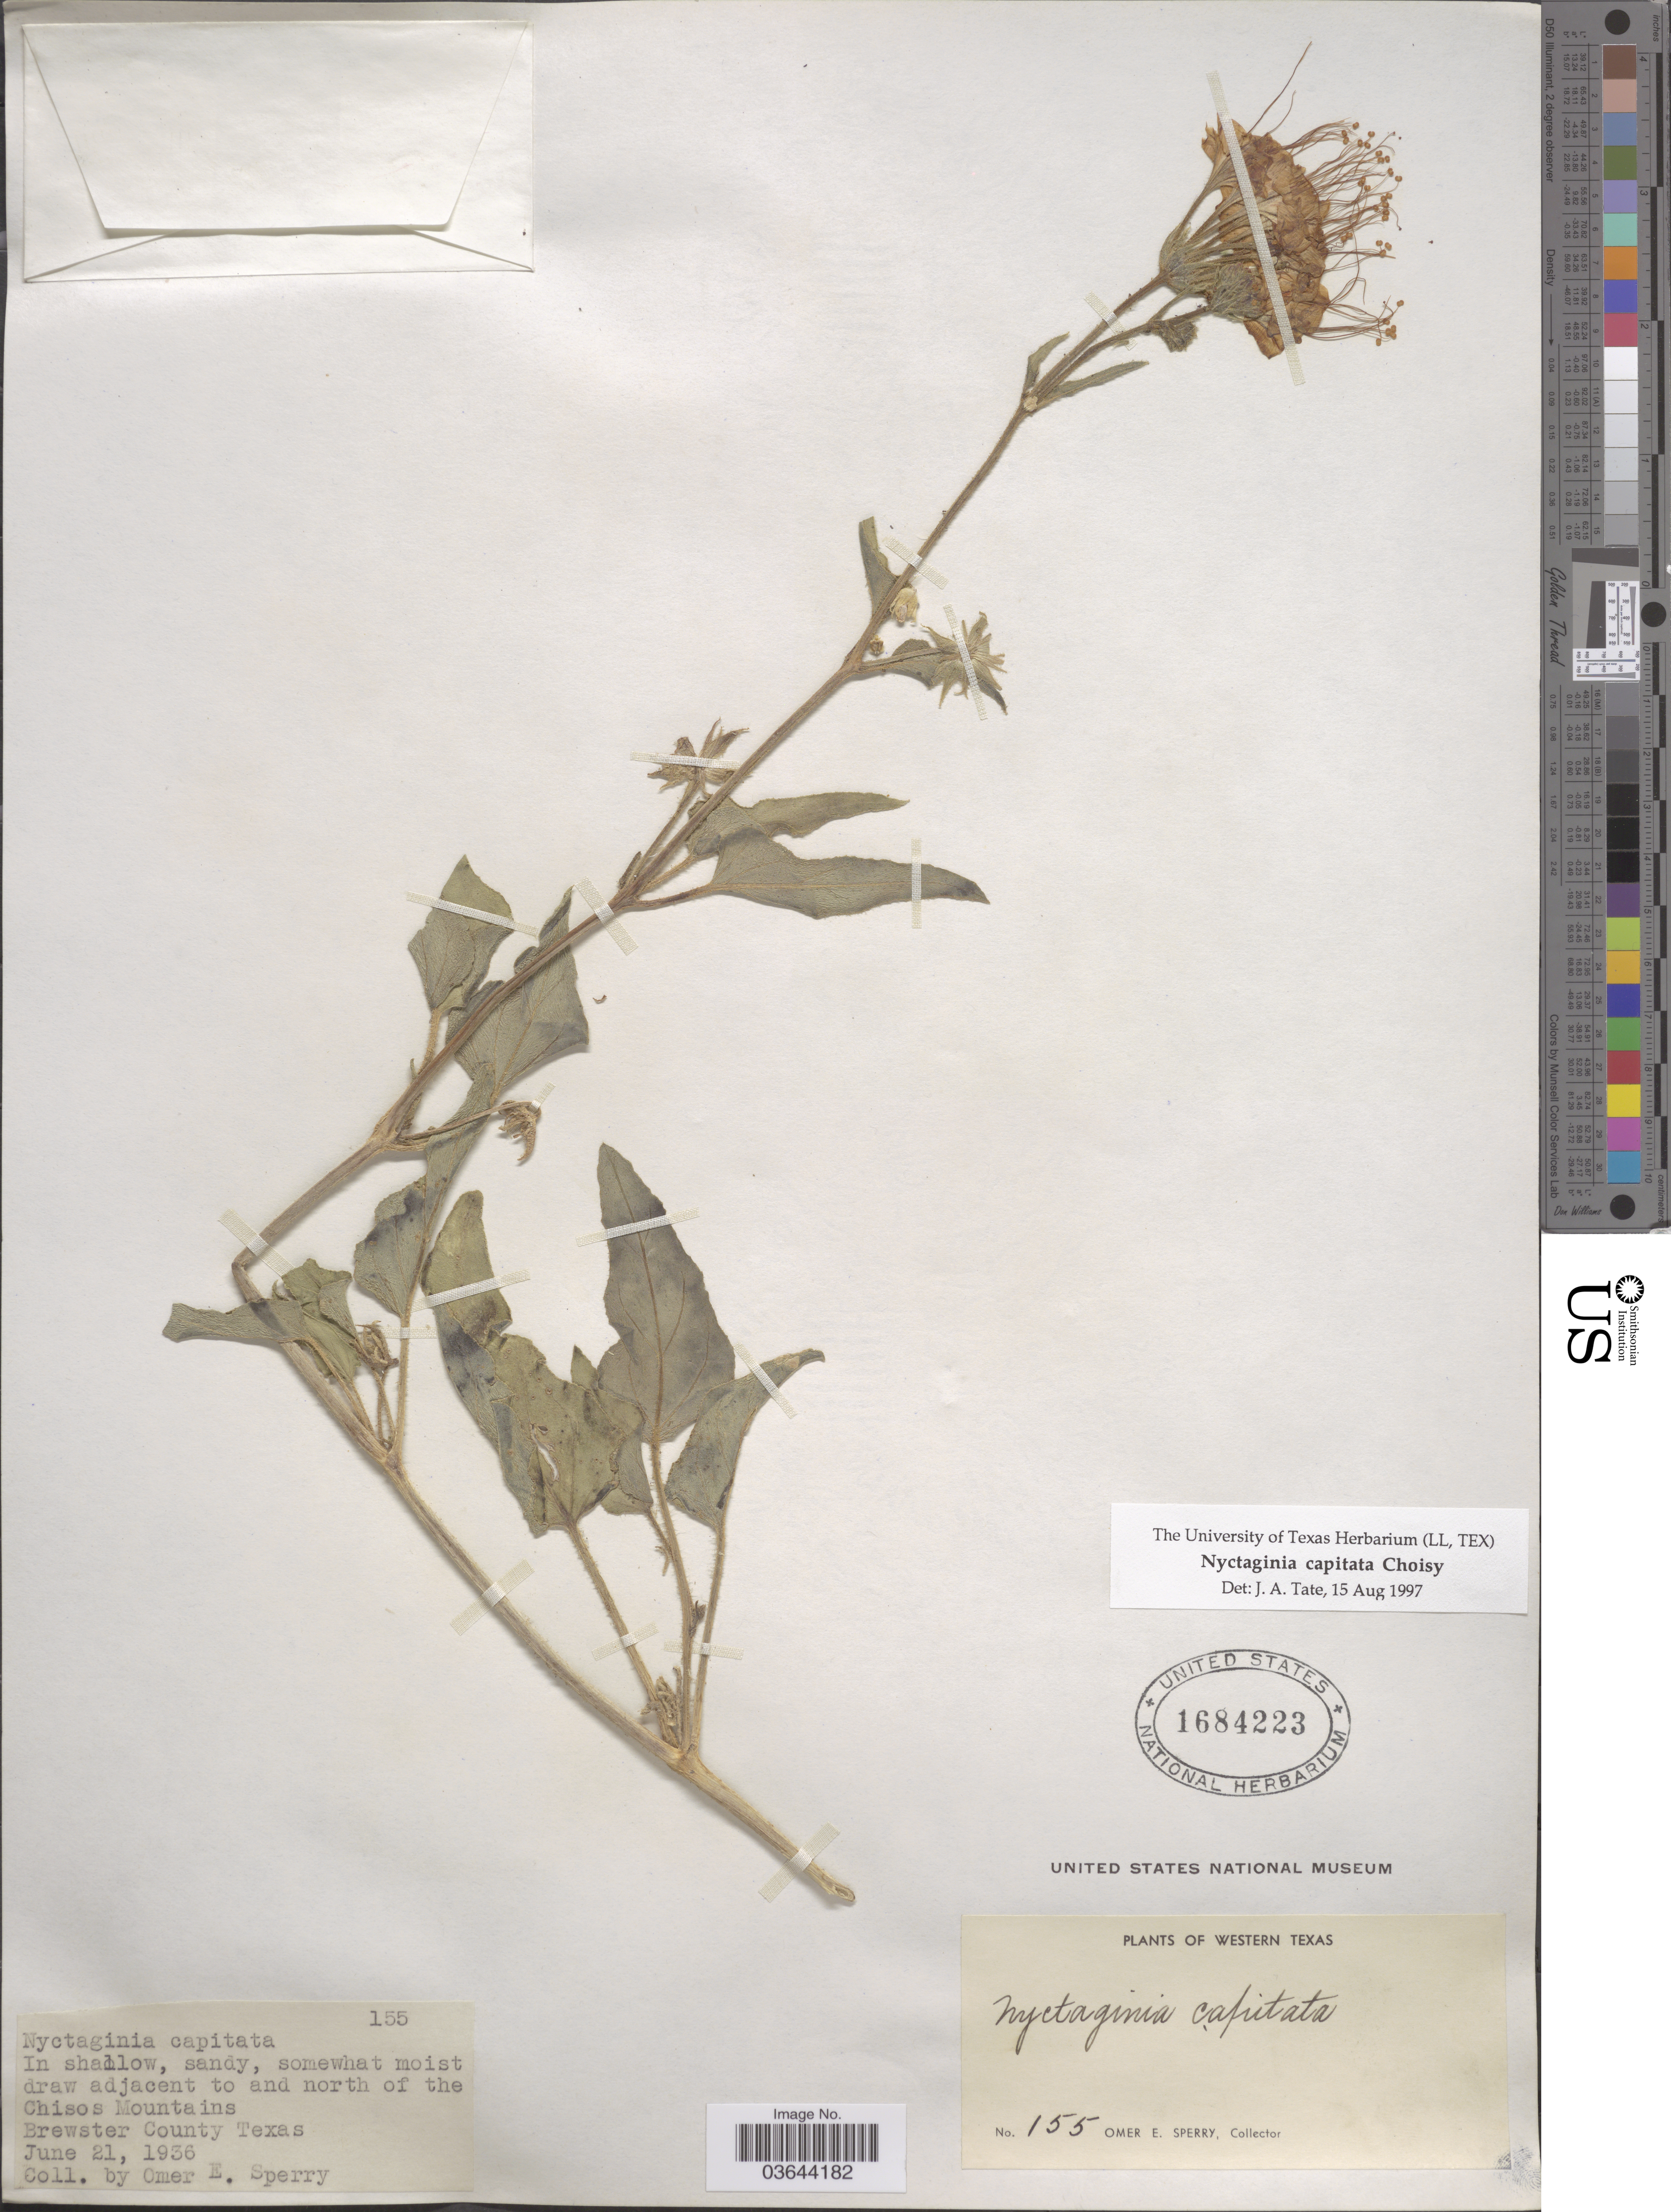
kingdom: Plantae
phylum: Tracheophyta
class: Magnoliopsida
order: Caryophyllales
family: Nyctaginaceae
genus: Nyctaginia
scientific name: Nyctaginia capitata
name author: Choisy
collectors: O. E. Sperry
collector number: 155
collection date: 1936-06-21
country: United States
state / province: Texas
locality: Adjacent to and north of the Chisos Mountains. Brewster County. Western Texas.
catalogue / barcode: US 1684223